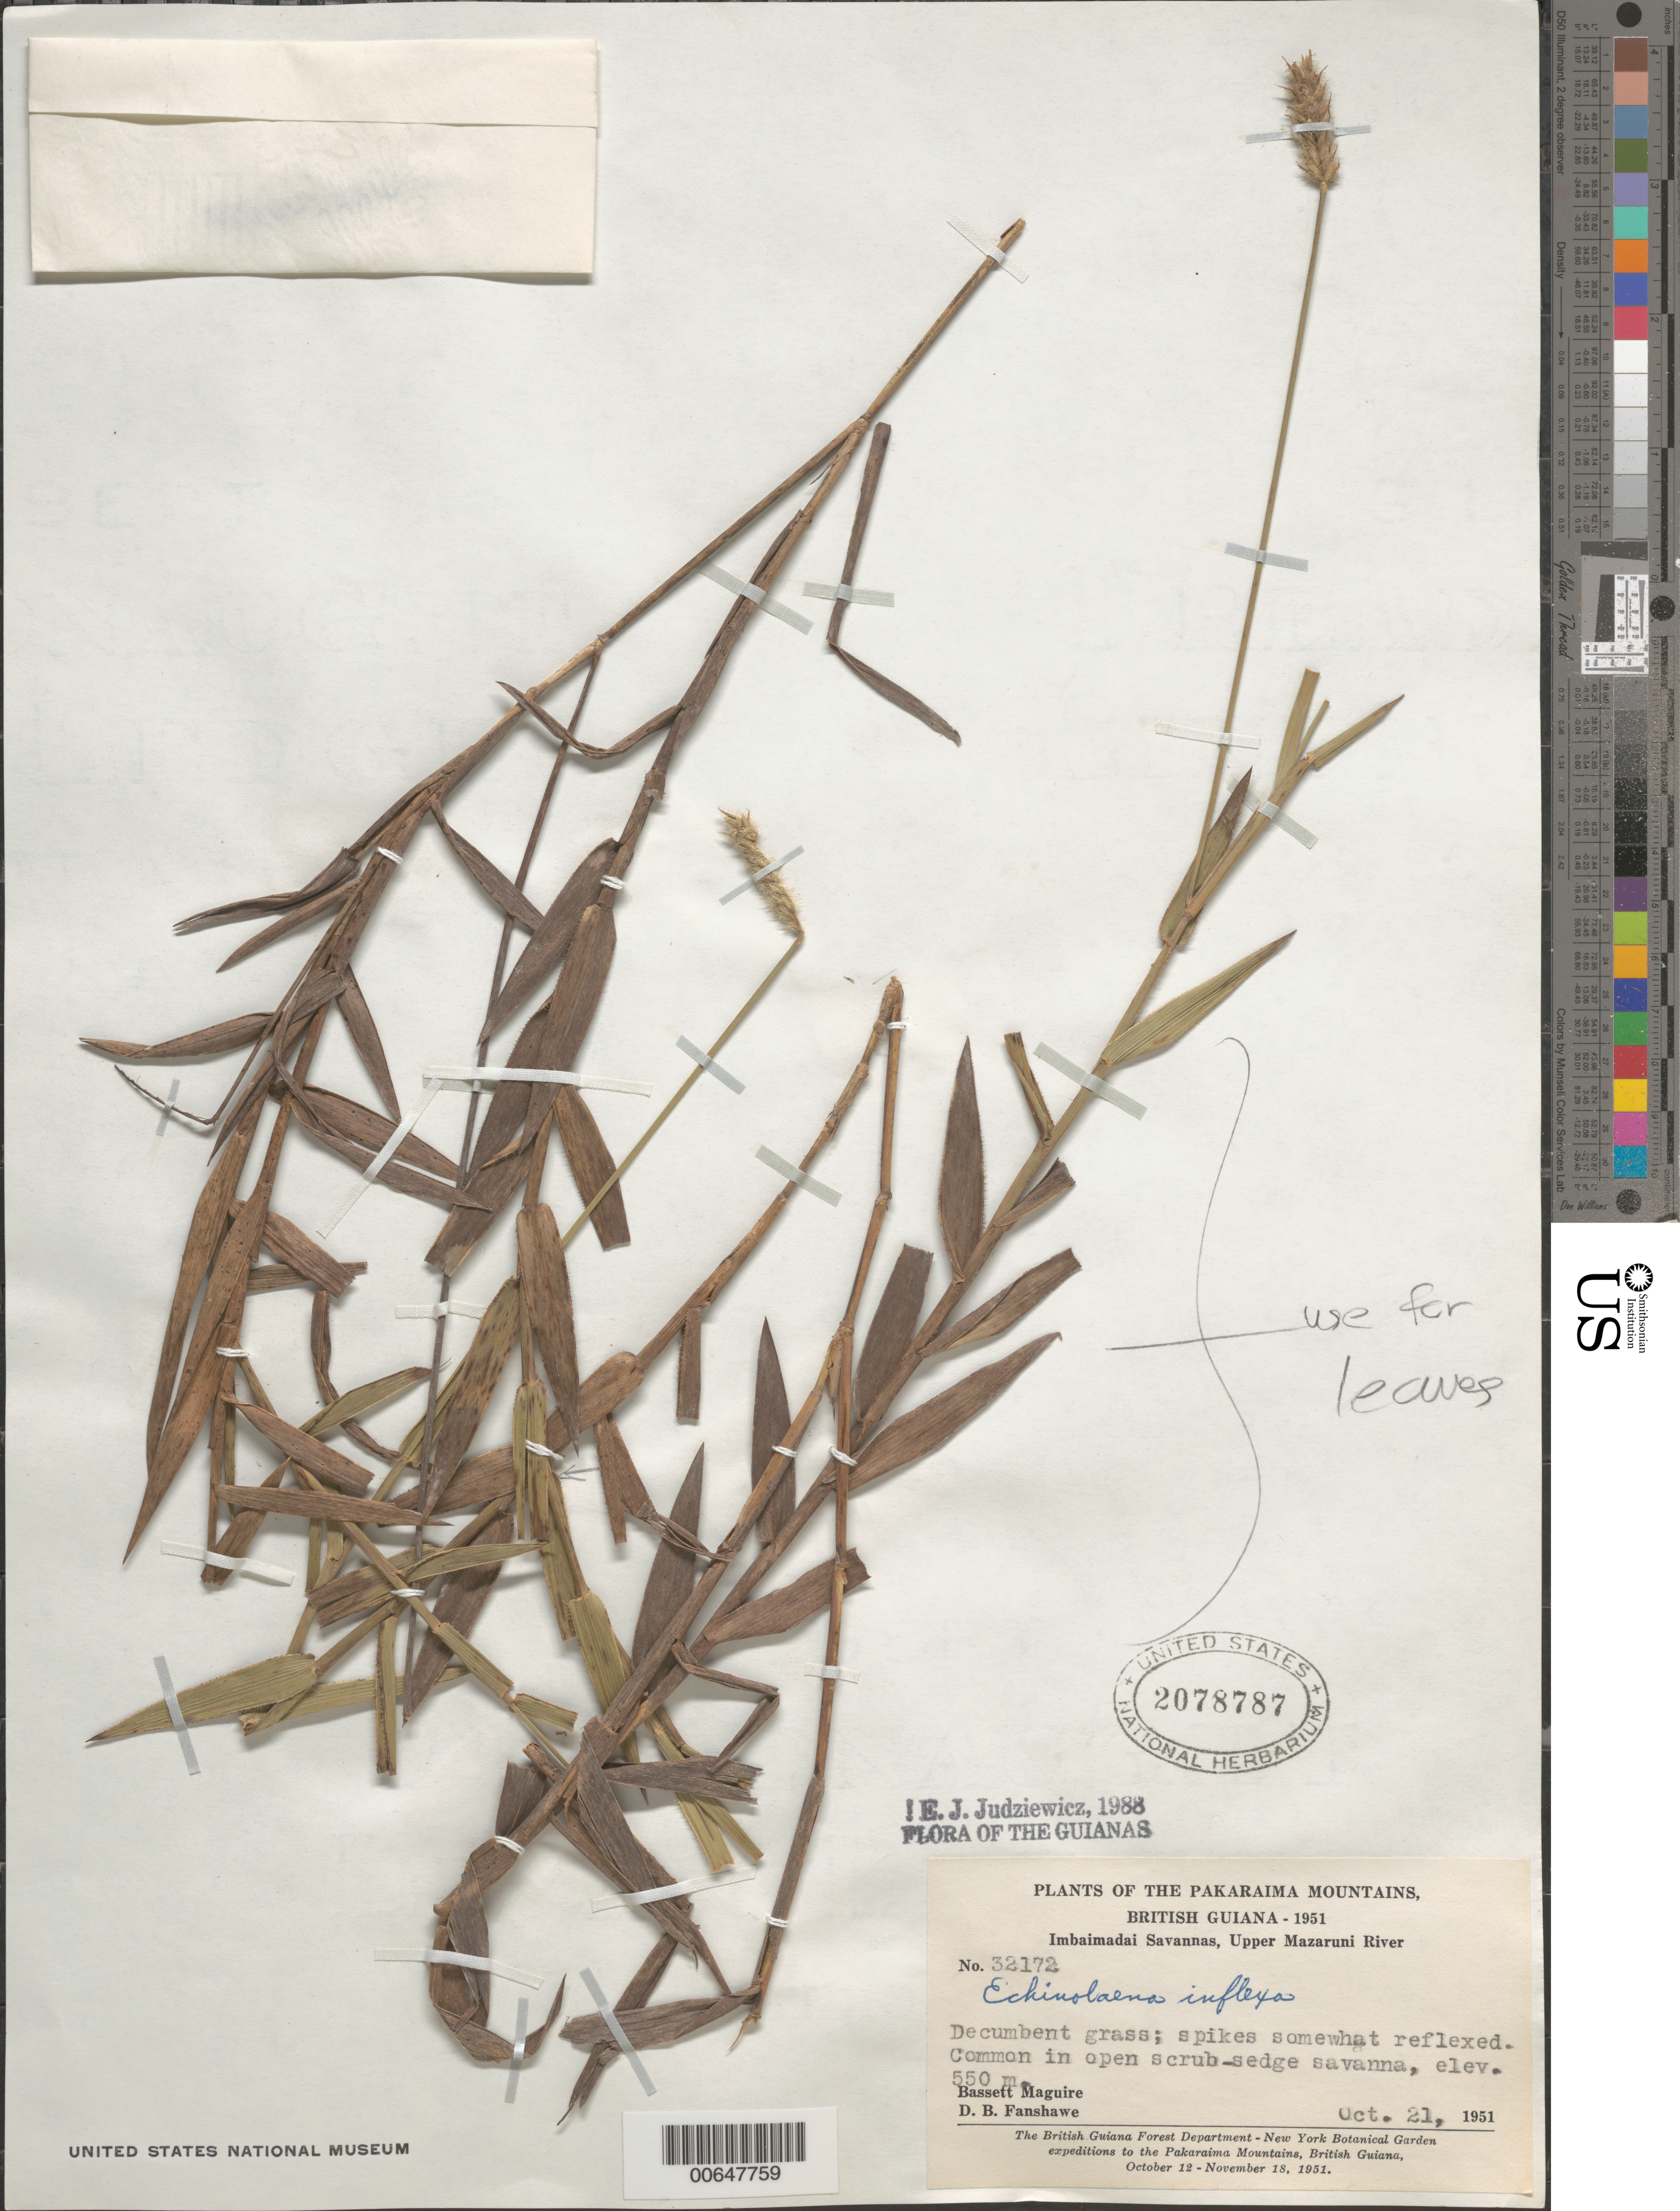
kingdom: Plantae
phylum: Tracheophyta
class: Liliopsida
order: Poales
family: Poaceae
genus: Echinolaena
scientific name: Echinolaena inflexa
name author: (Poir.) Chase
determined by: Judziewicz, E. J.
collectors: B. Maguire & D. B. Fanshawe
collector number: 32172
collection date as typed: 21-Oct-51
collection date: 1951-10-21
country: Guyana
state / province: Cuyuni-Mazaruni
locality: Imbaimadai Savannas, Pakaraima Mts., Upper Mazaruni River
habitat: Open scrub-sedge savanna.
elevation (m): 550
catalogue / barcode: US 2078787